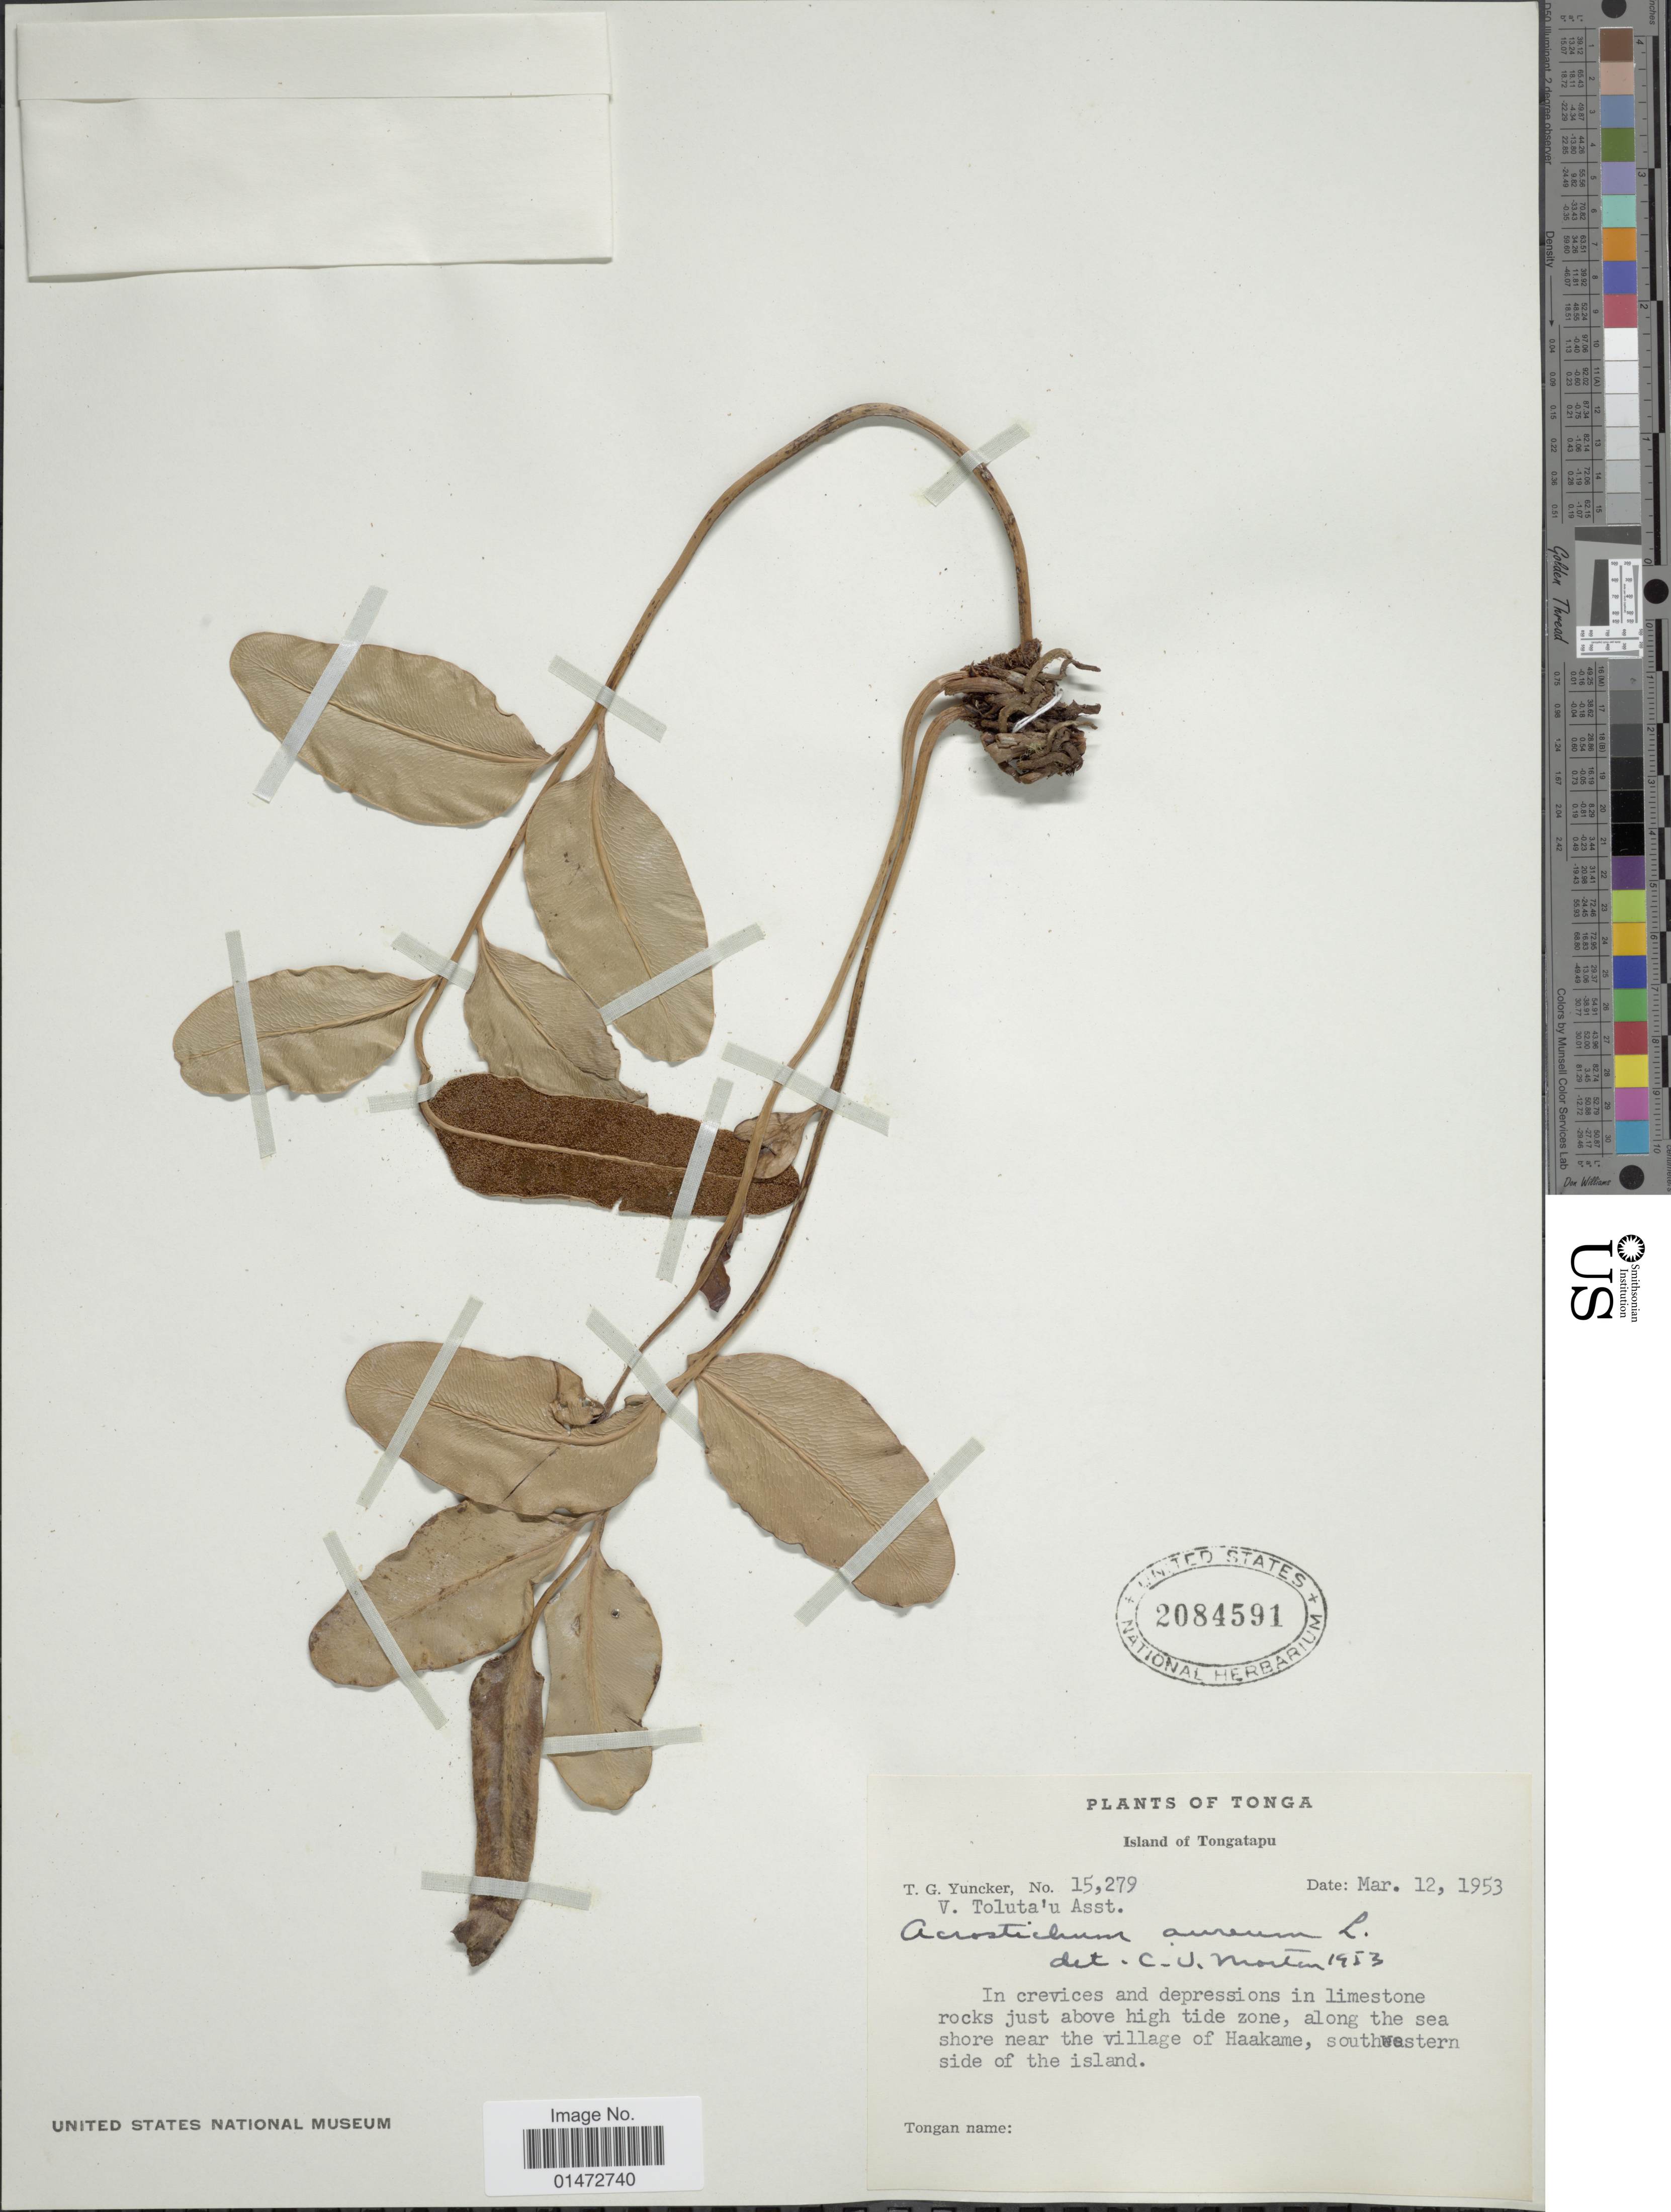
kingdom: Plantae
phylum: Tracheophyta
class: Polypodiopsida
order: Polypodiales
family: Pteridaceae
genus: Acrostichum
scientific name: Acrostichum aureum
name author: L.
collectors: T. G. Yuncker & V. Toluta'u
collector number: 15279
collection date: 1953-03-12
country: Tonga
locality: Island of Tongatapu. In crevices and depressions in limestone rocks just above high tide zone, along the sea shore near the village of Haakame, southwestern side of the island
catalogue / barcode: US 2084591